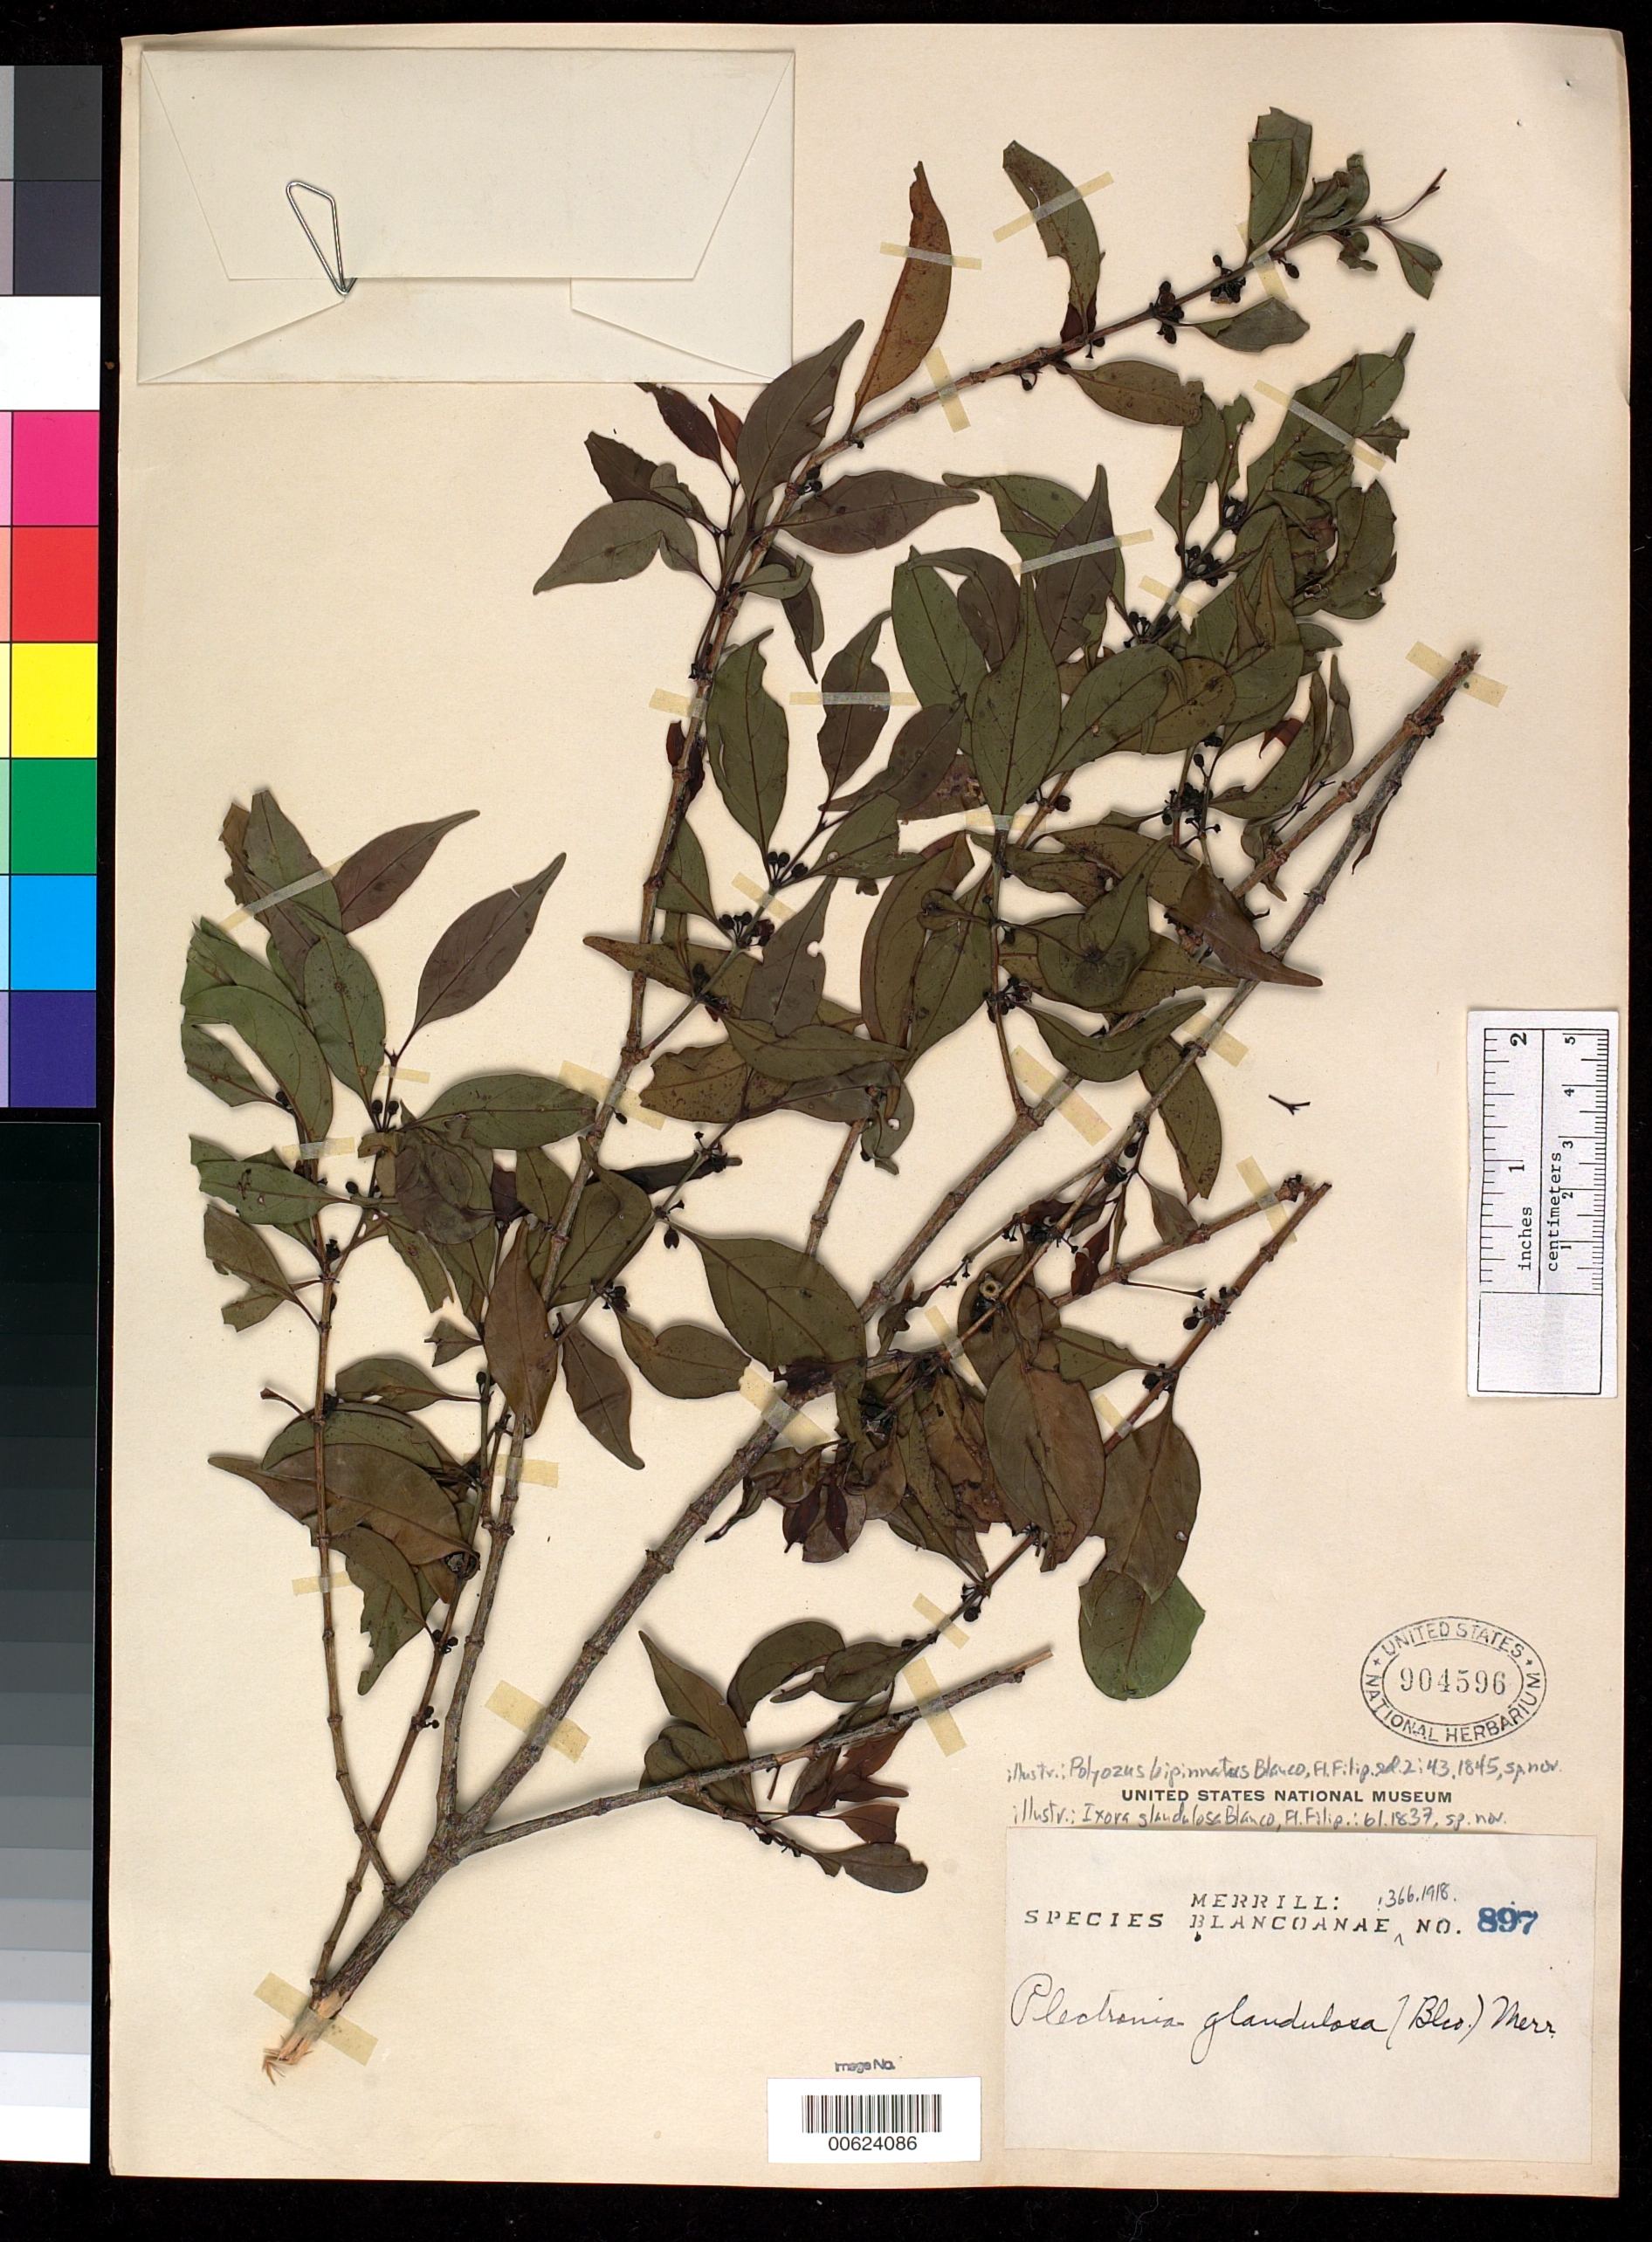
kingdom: Plantae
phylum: Tracheophyta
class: Magnoliopsida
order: Gentianales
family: Rubiaceae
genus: Ixora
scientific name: Ixora glandulosa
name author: Blanco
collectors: E. D. Merrill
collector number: Sp. Blancoan. 0897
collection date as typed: Mar 1915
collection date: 1915-03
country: Philippines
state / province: Central Luzon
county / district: Bataan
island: Luzon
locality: Mount mariveles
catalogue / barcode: US 904596